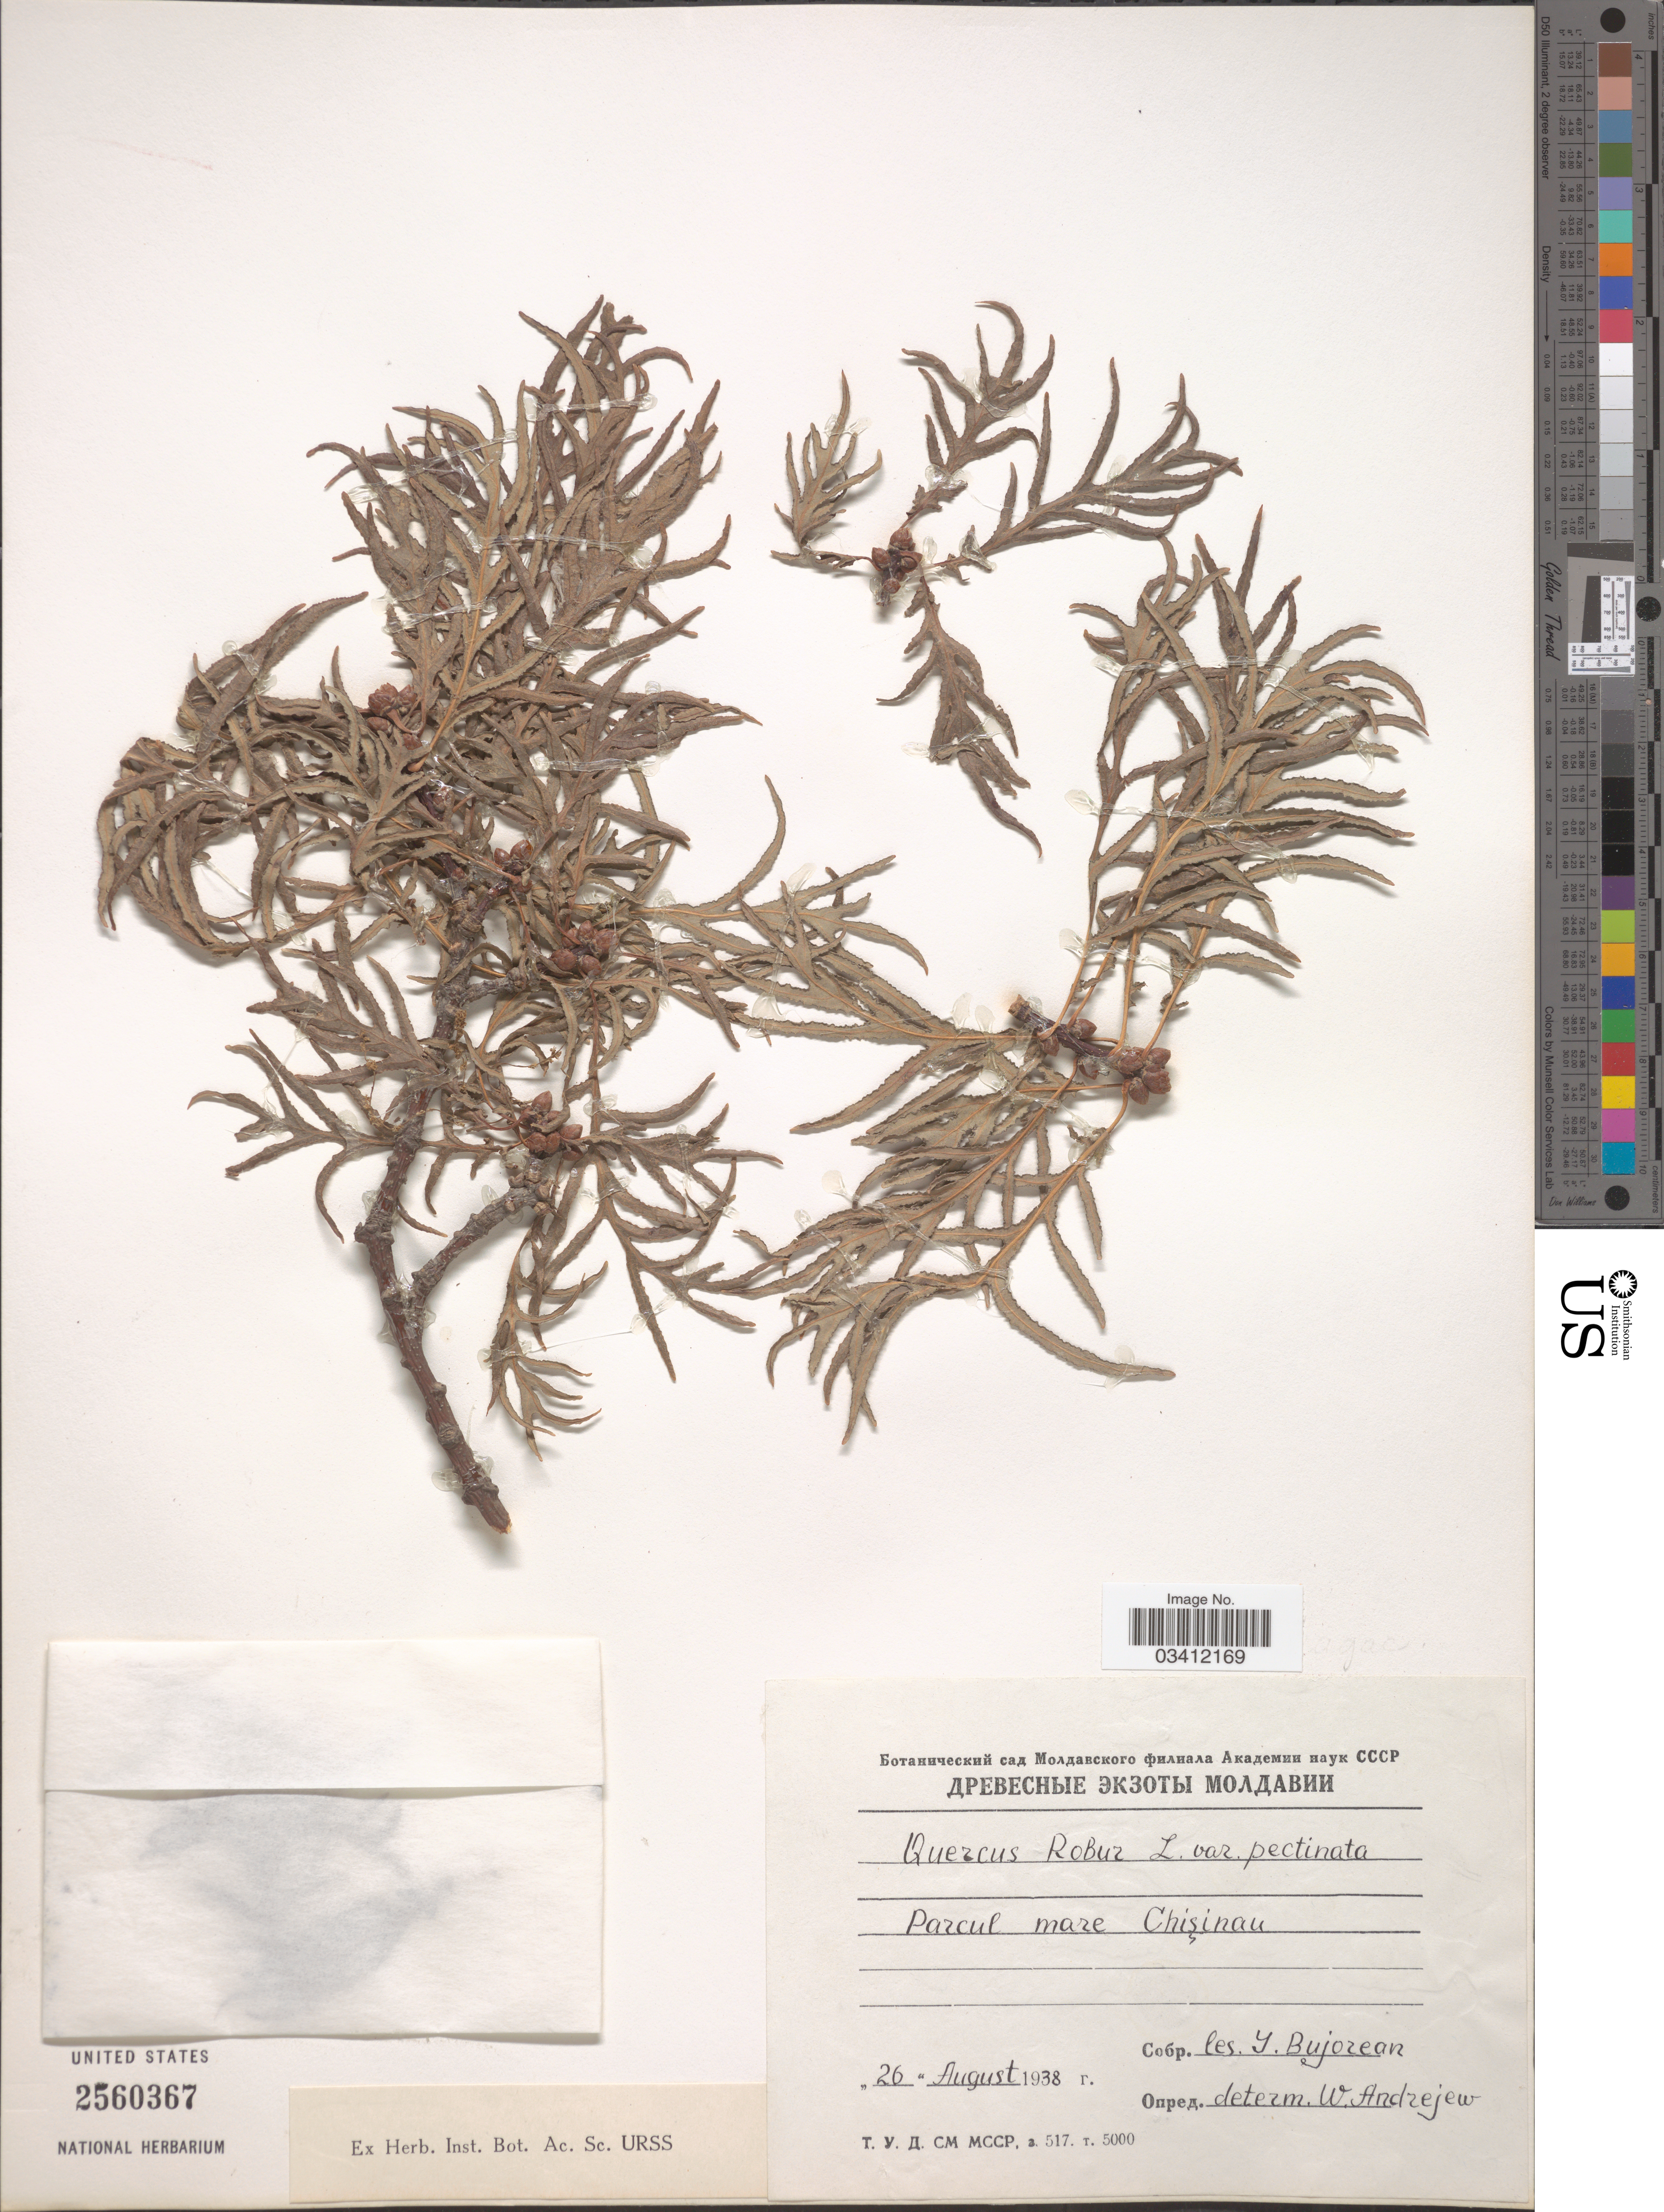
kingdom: Plantae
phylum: Tracheophyta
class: Magnoliopsida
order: Fagales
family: Fagaceae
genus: Quercus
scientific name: Quercus robur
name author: L.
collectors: G. Bujorean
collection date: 1938-08-26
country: Moldova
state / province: Chişinău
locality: Parcul mare Chisinau.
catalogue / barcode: US 2560367